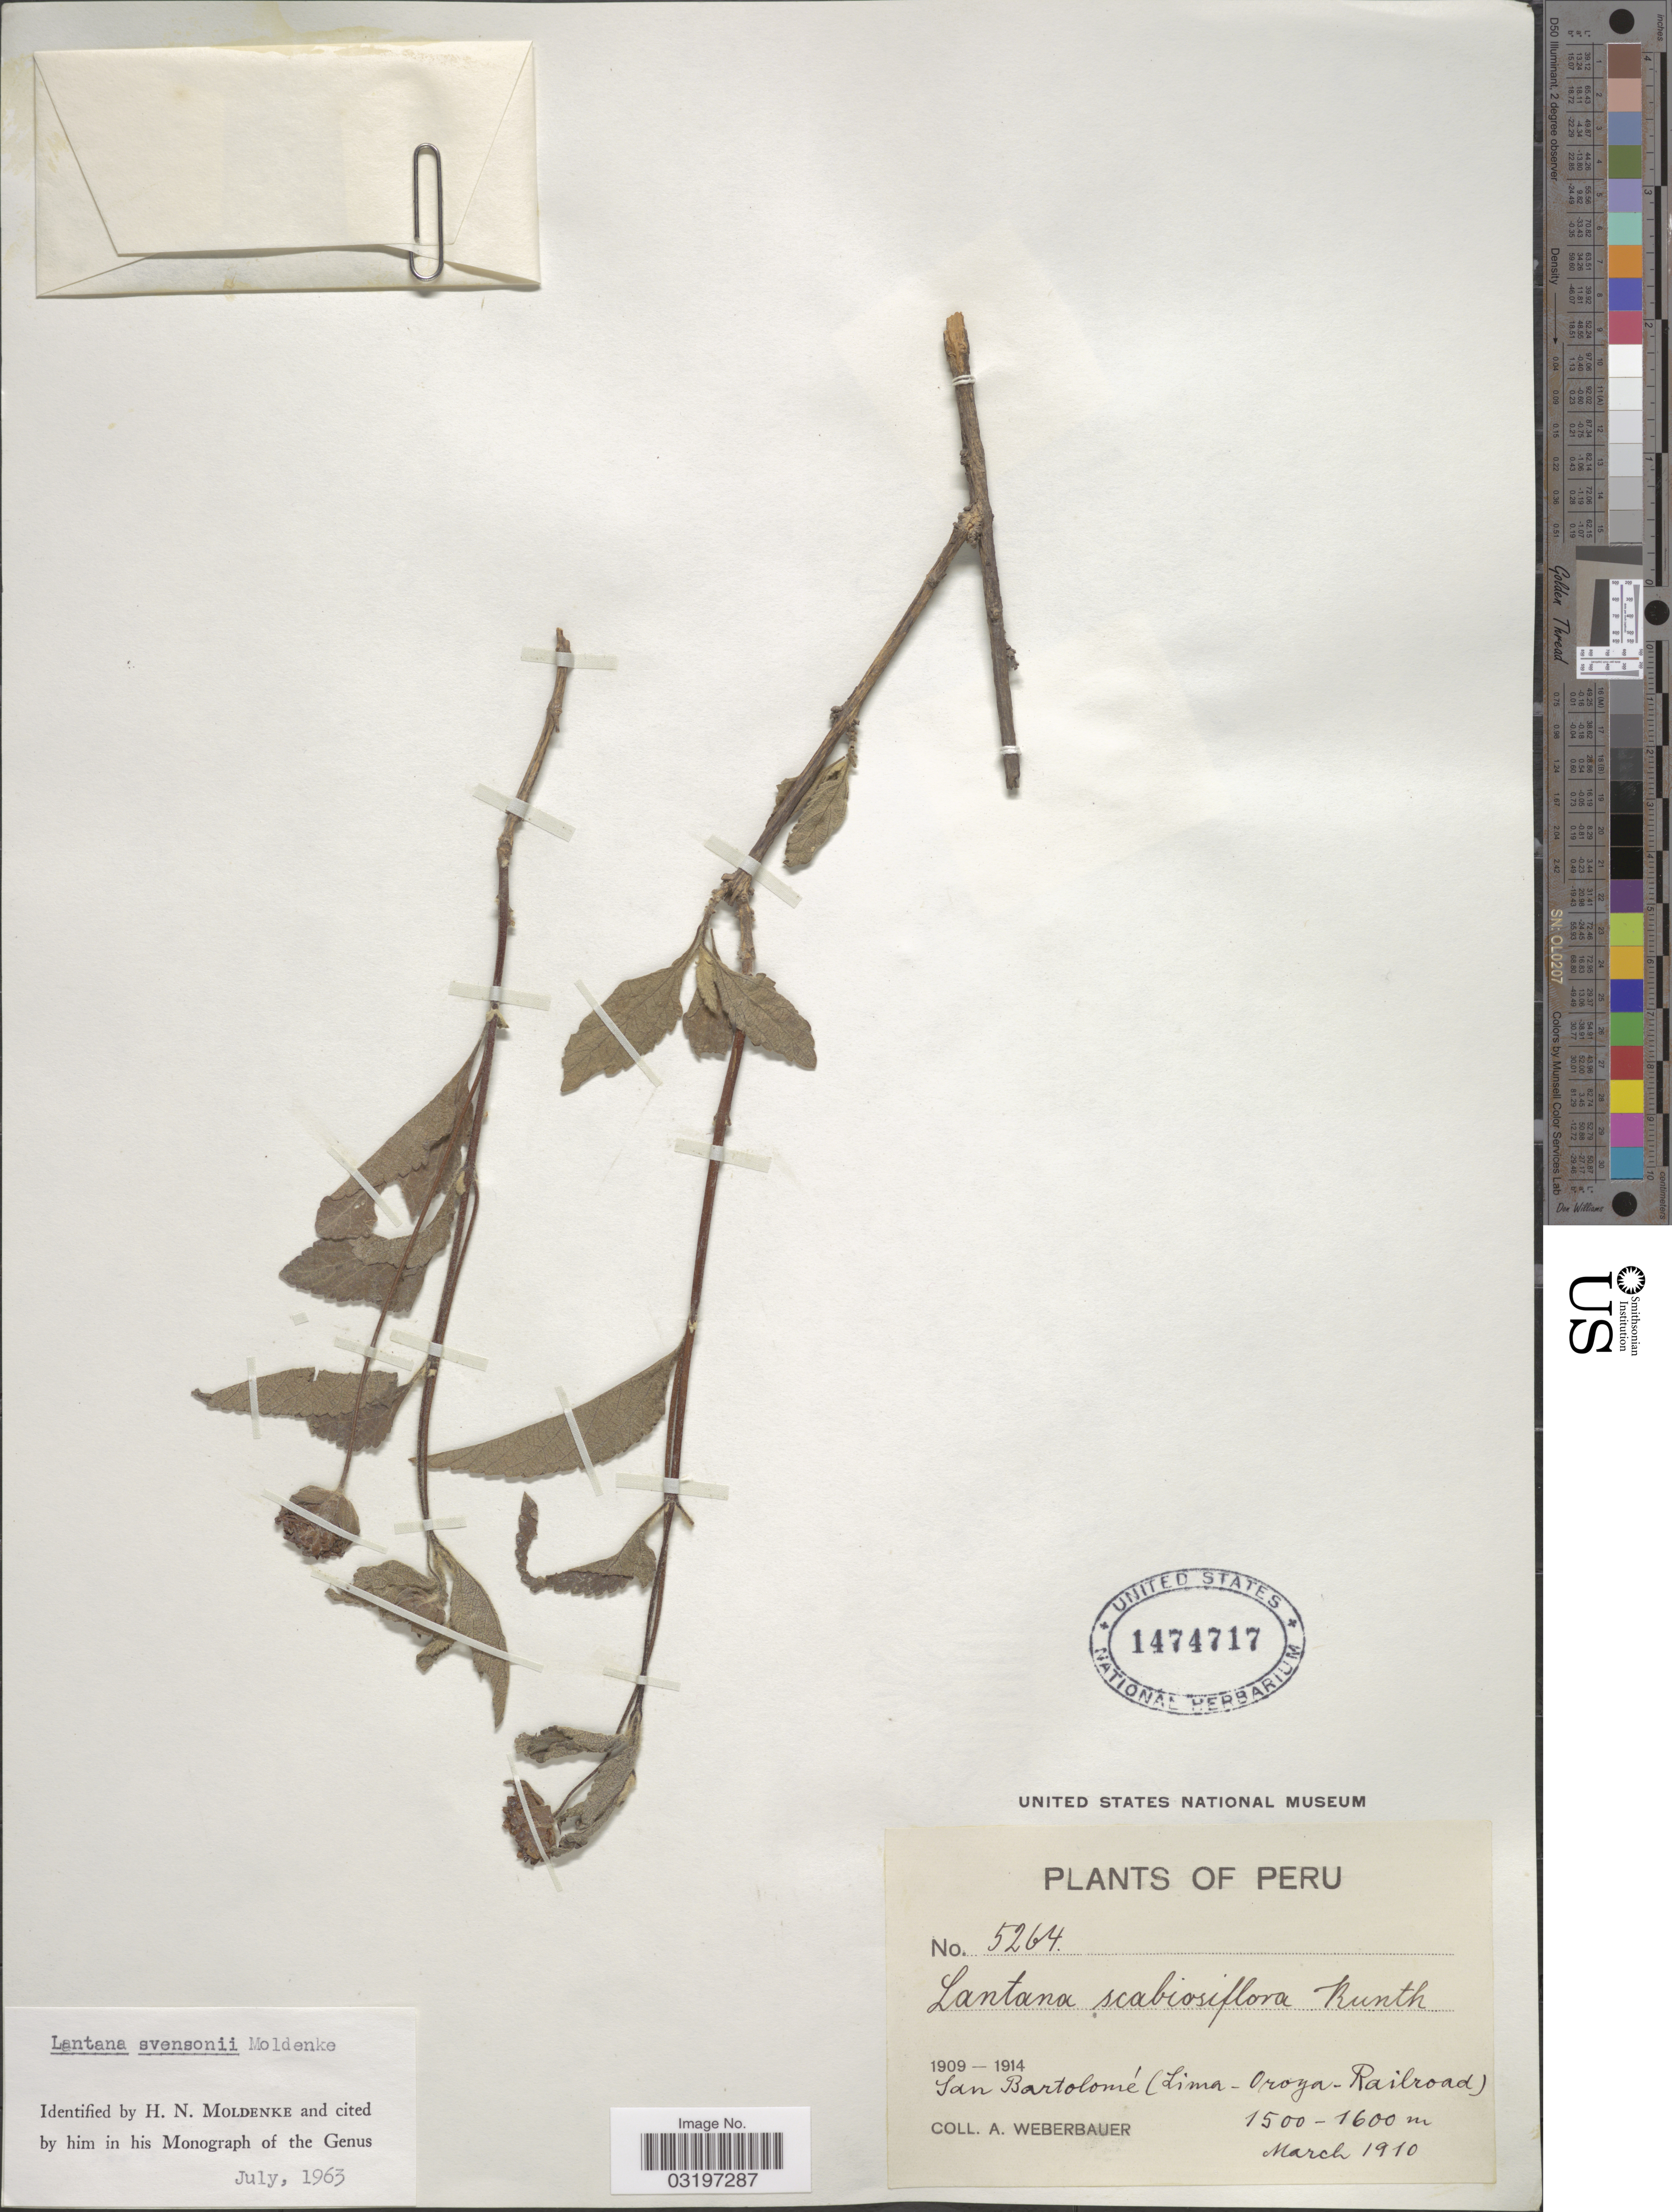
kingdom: Plantae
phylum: Tracheophyta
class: Magnoliopsida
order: Lamiales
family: Verbenaceae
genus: Lantana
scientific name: Lantana svensonii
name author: Moldenke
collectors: A. Weberbauer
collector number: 5264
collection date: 1910-03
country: Peru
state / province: Lima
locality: San Bartolomé (Lima-Oroya-Railroad).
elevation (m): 1500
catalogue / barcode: US 1474717